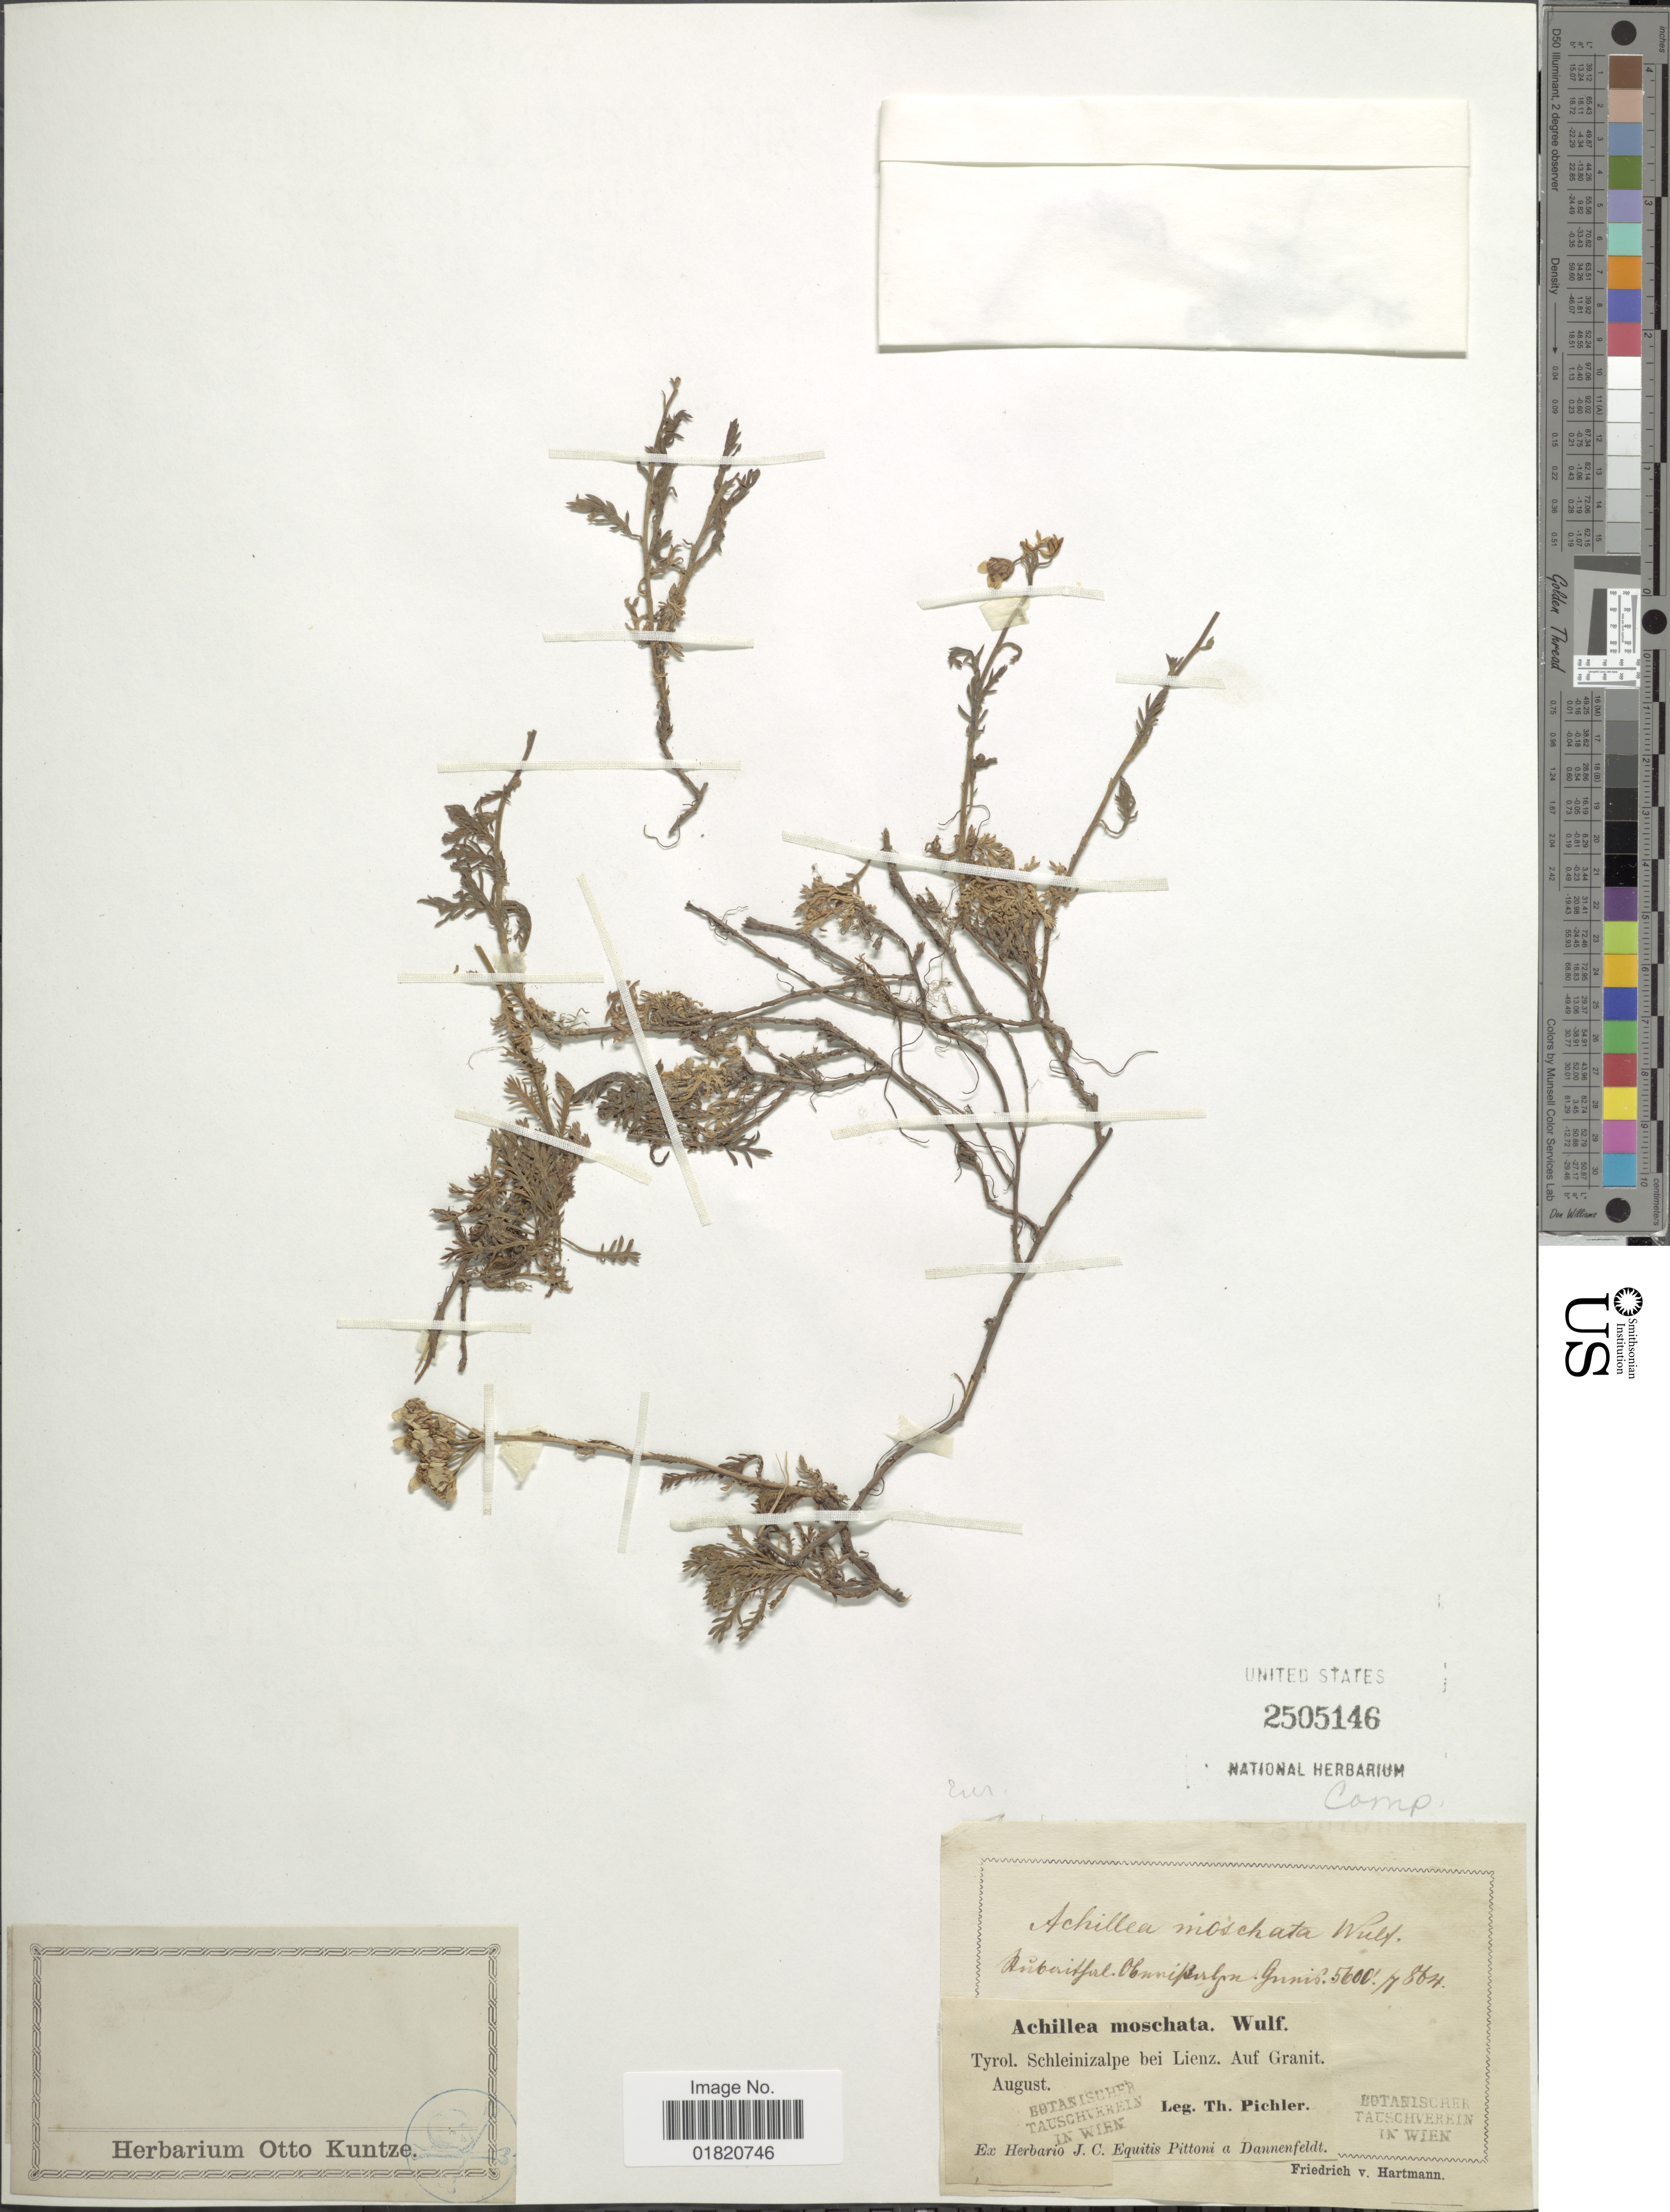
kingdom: Plantae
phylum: Tracheophyta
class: Magnoliopsida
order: Asterales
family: Asteraceae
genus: Achillea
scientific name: Achillea moschata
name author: Wulfen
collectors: T. Pichler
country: Austria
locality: Tyrol. Schleinizalpe bei Lienz. Auf Granit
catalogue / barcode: US 2505146